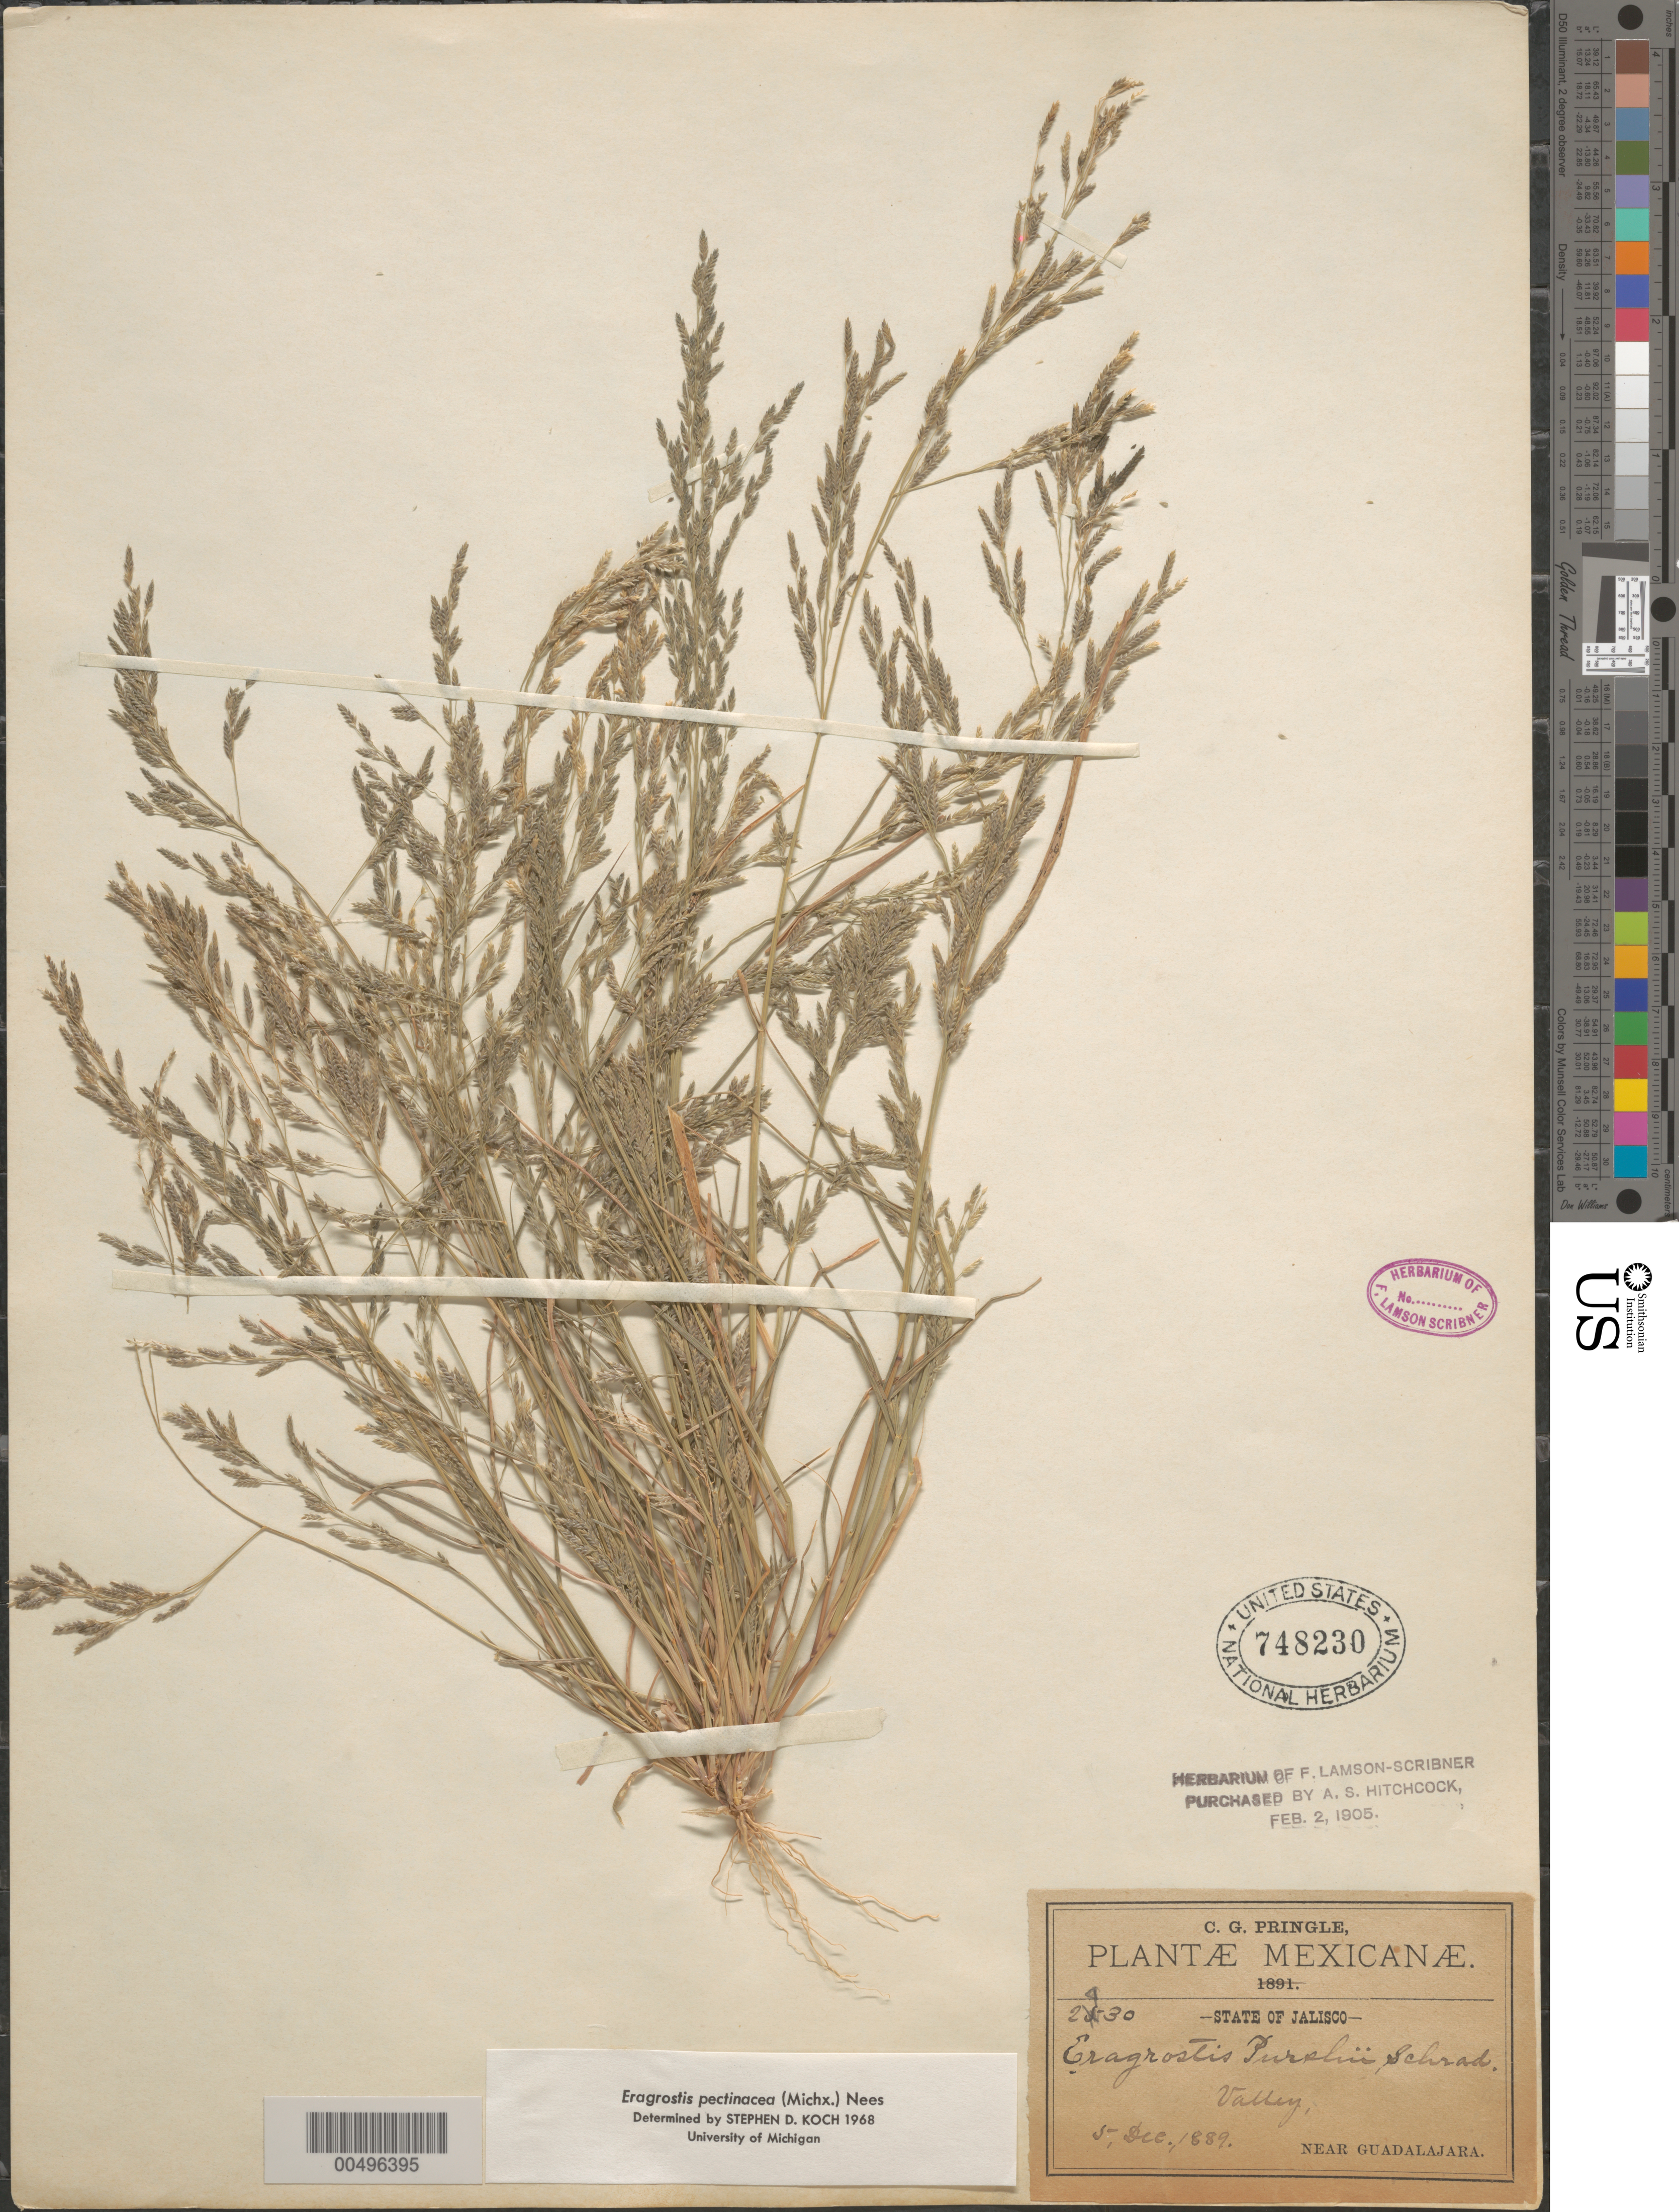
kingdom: Plantae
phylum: Tracheophyta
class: Liliopsida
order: Poales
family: Poaceae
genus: Eragrostis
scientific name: Eragrostis pectinacea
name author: (Michx.) Nees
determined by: Koch, S. D.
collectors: C. Pringlo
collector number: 2930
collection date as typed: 5 Dec 1889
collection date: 1889-12-05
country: Mexico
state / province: Jalisco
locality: Near Guadalajara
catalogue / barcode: US 748230